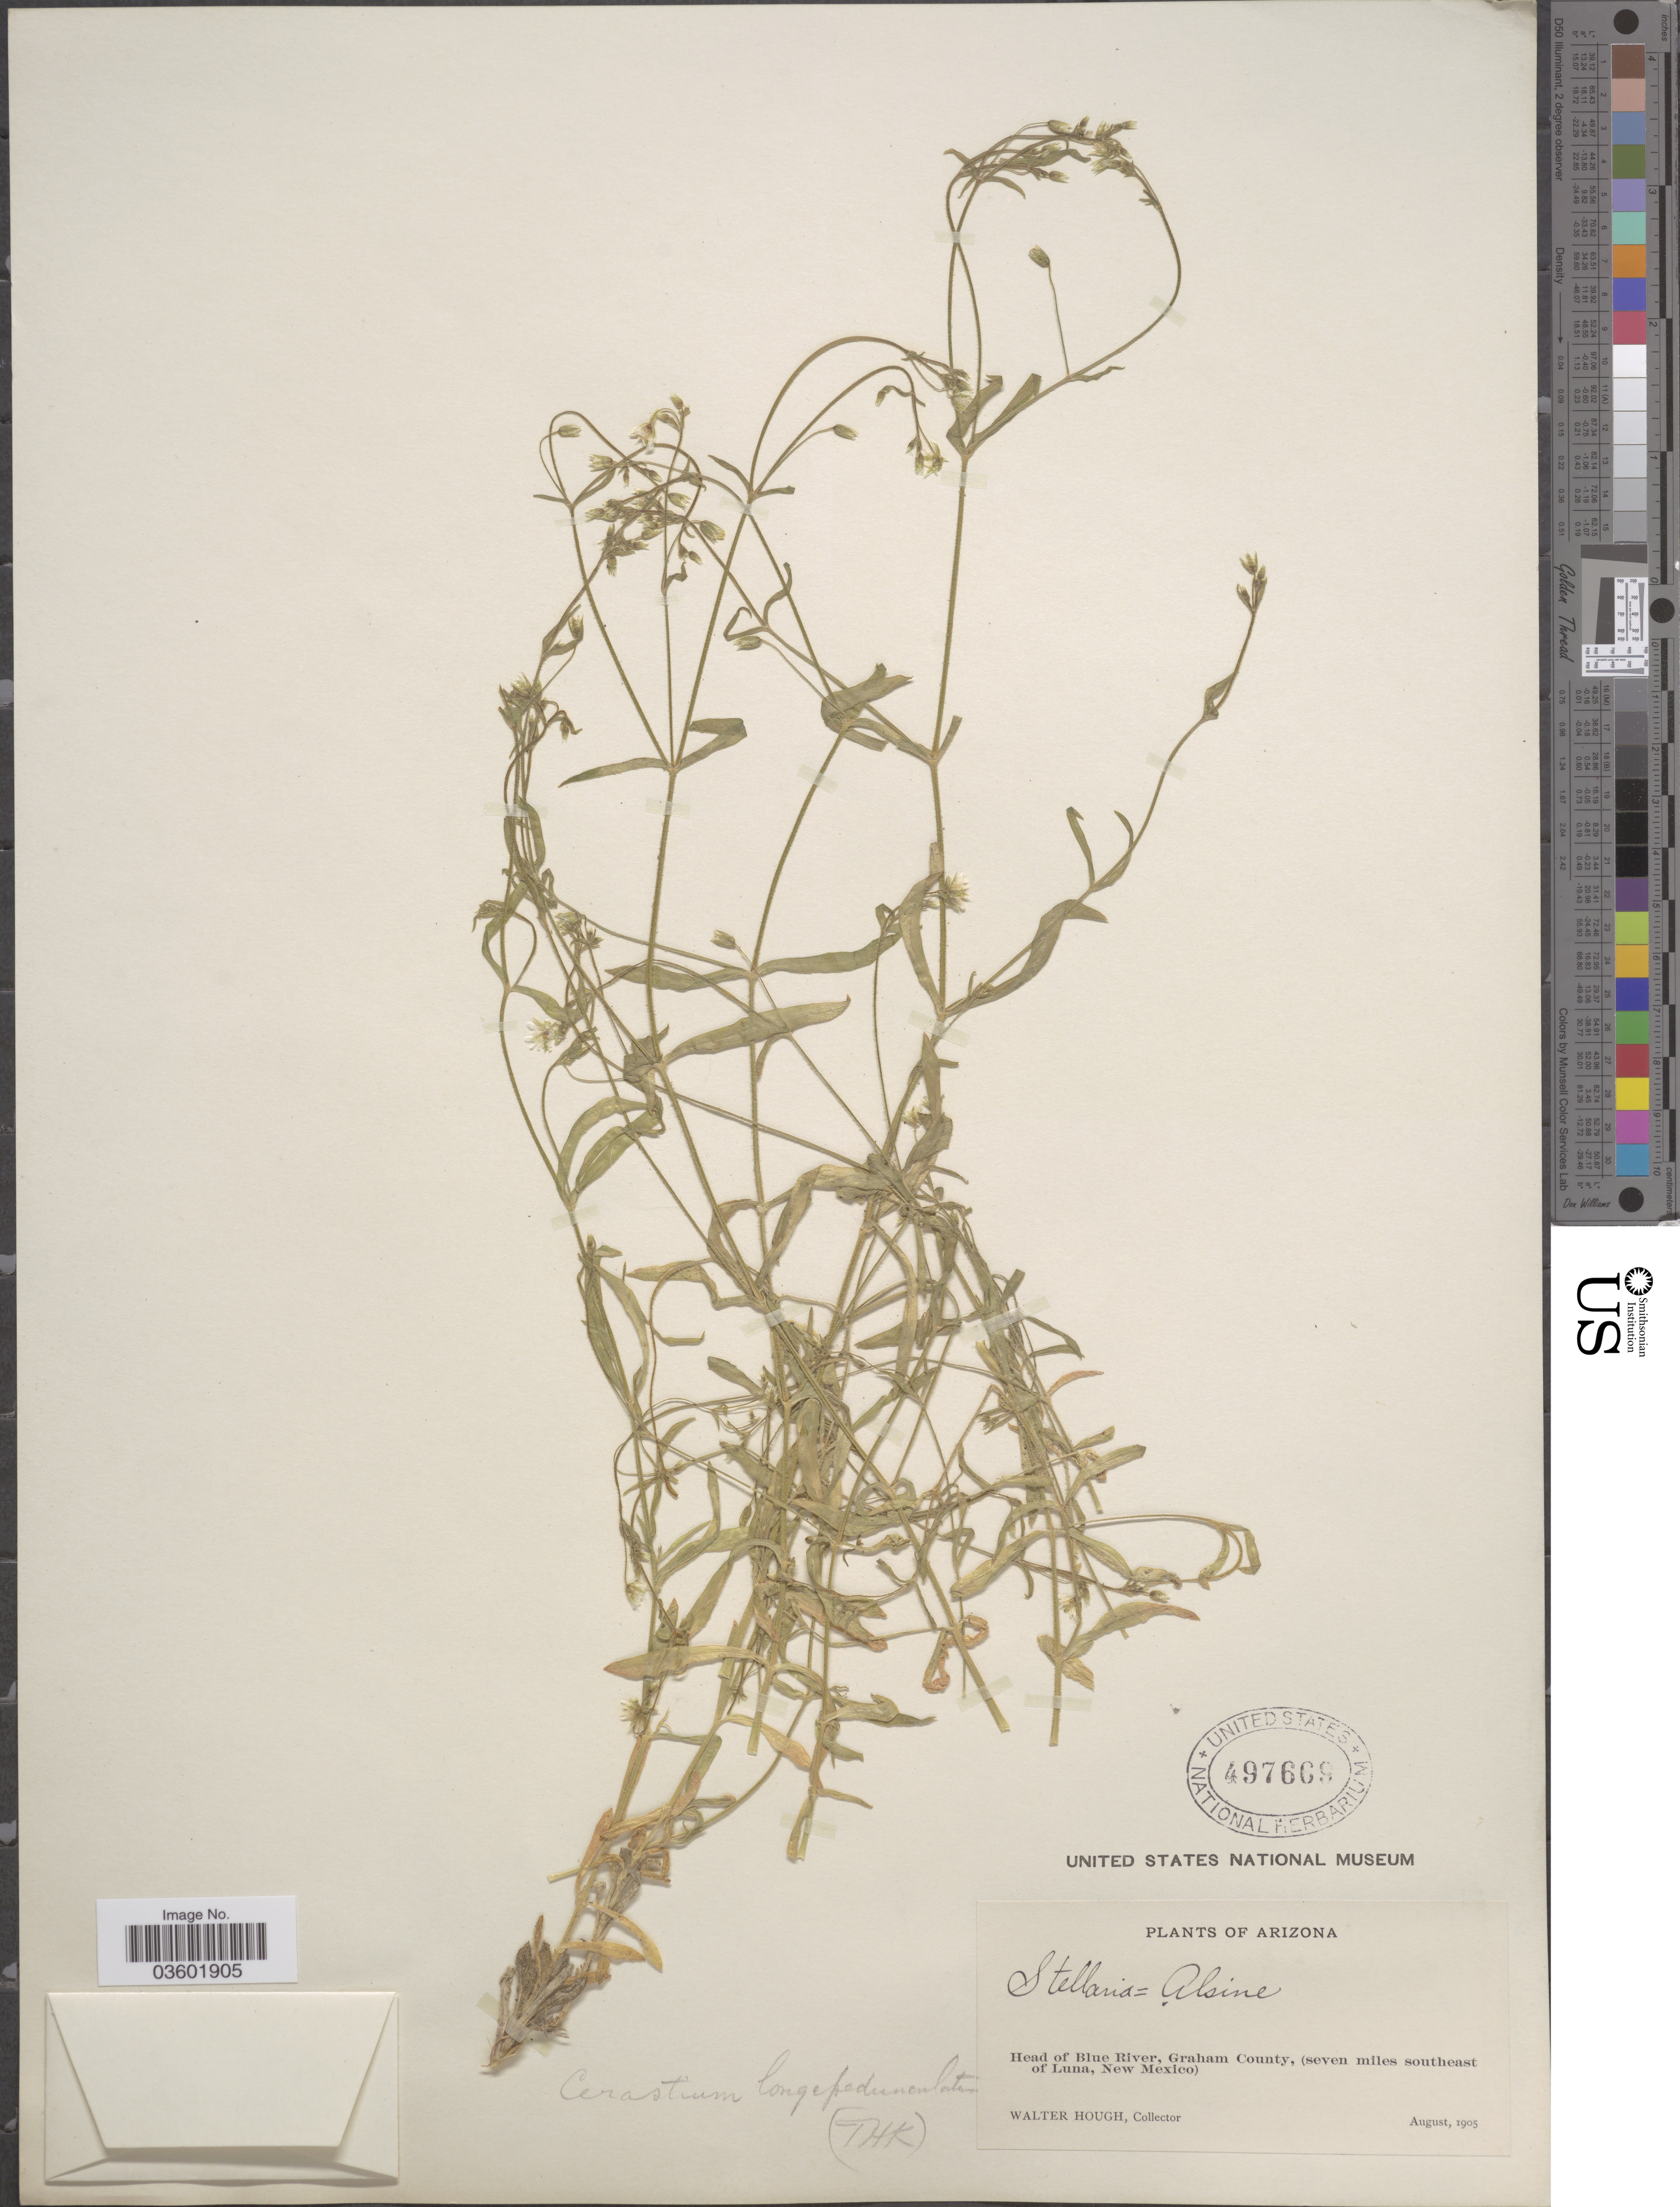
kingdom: Plantae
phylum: Tracheophyta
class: Magnoliopsida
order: Caryophyllales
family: Caryophyllaceae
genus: Cerastium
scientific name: Cerastium nutans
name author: Raf.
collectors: W. Hough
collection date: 1905-08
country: United States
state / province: Arizona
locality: Head of Blue River, Graham County, (seven miles southeast of Luna, New Mexico).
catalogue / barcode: US 497669